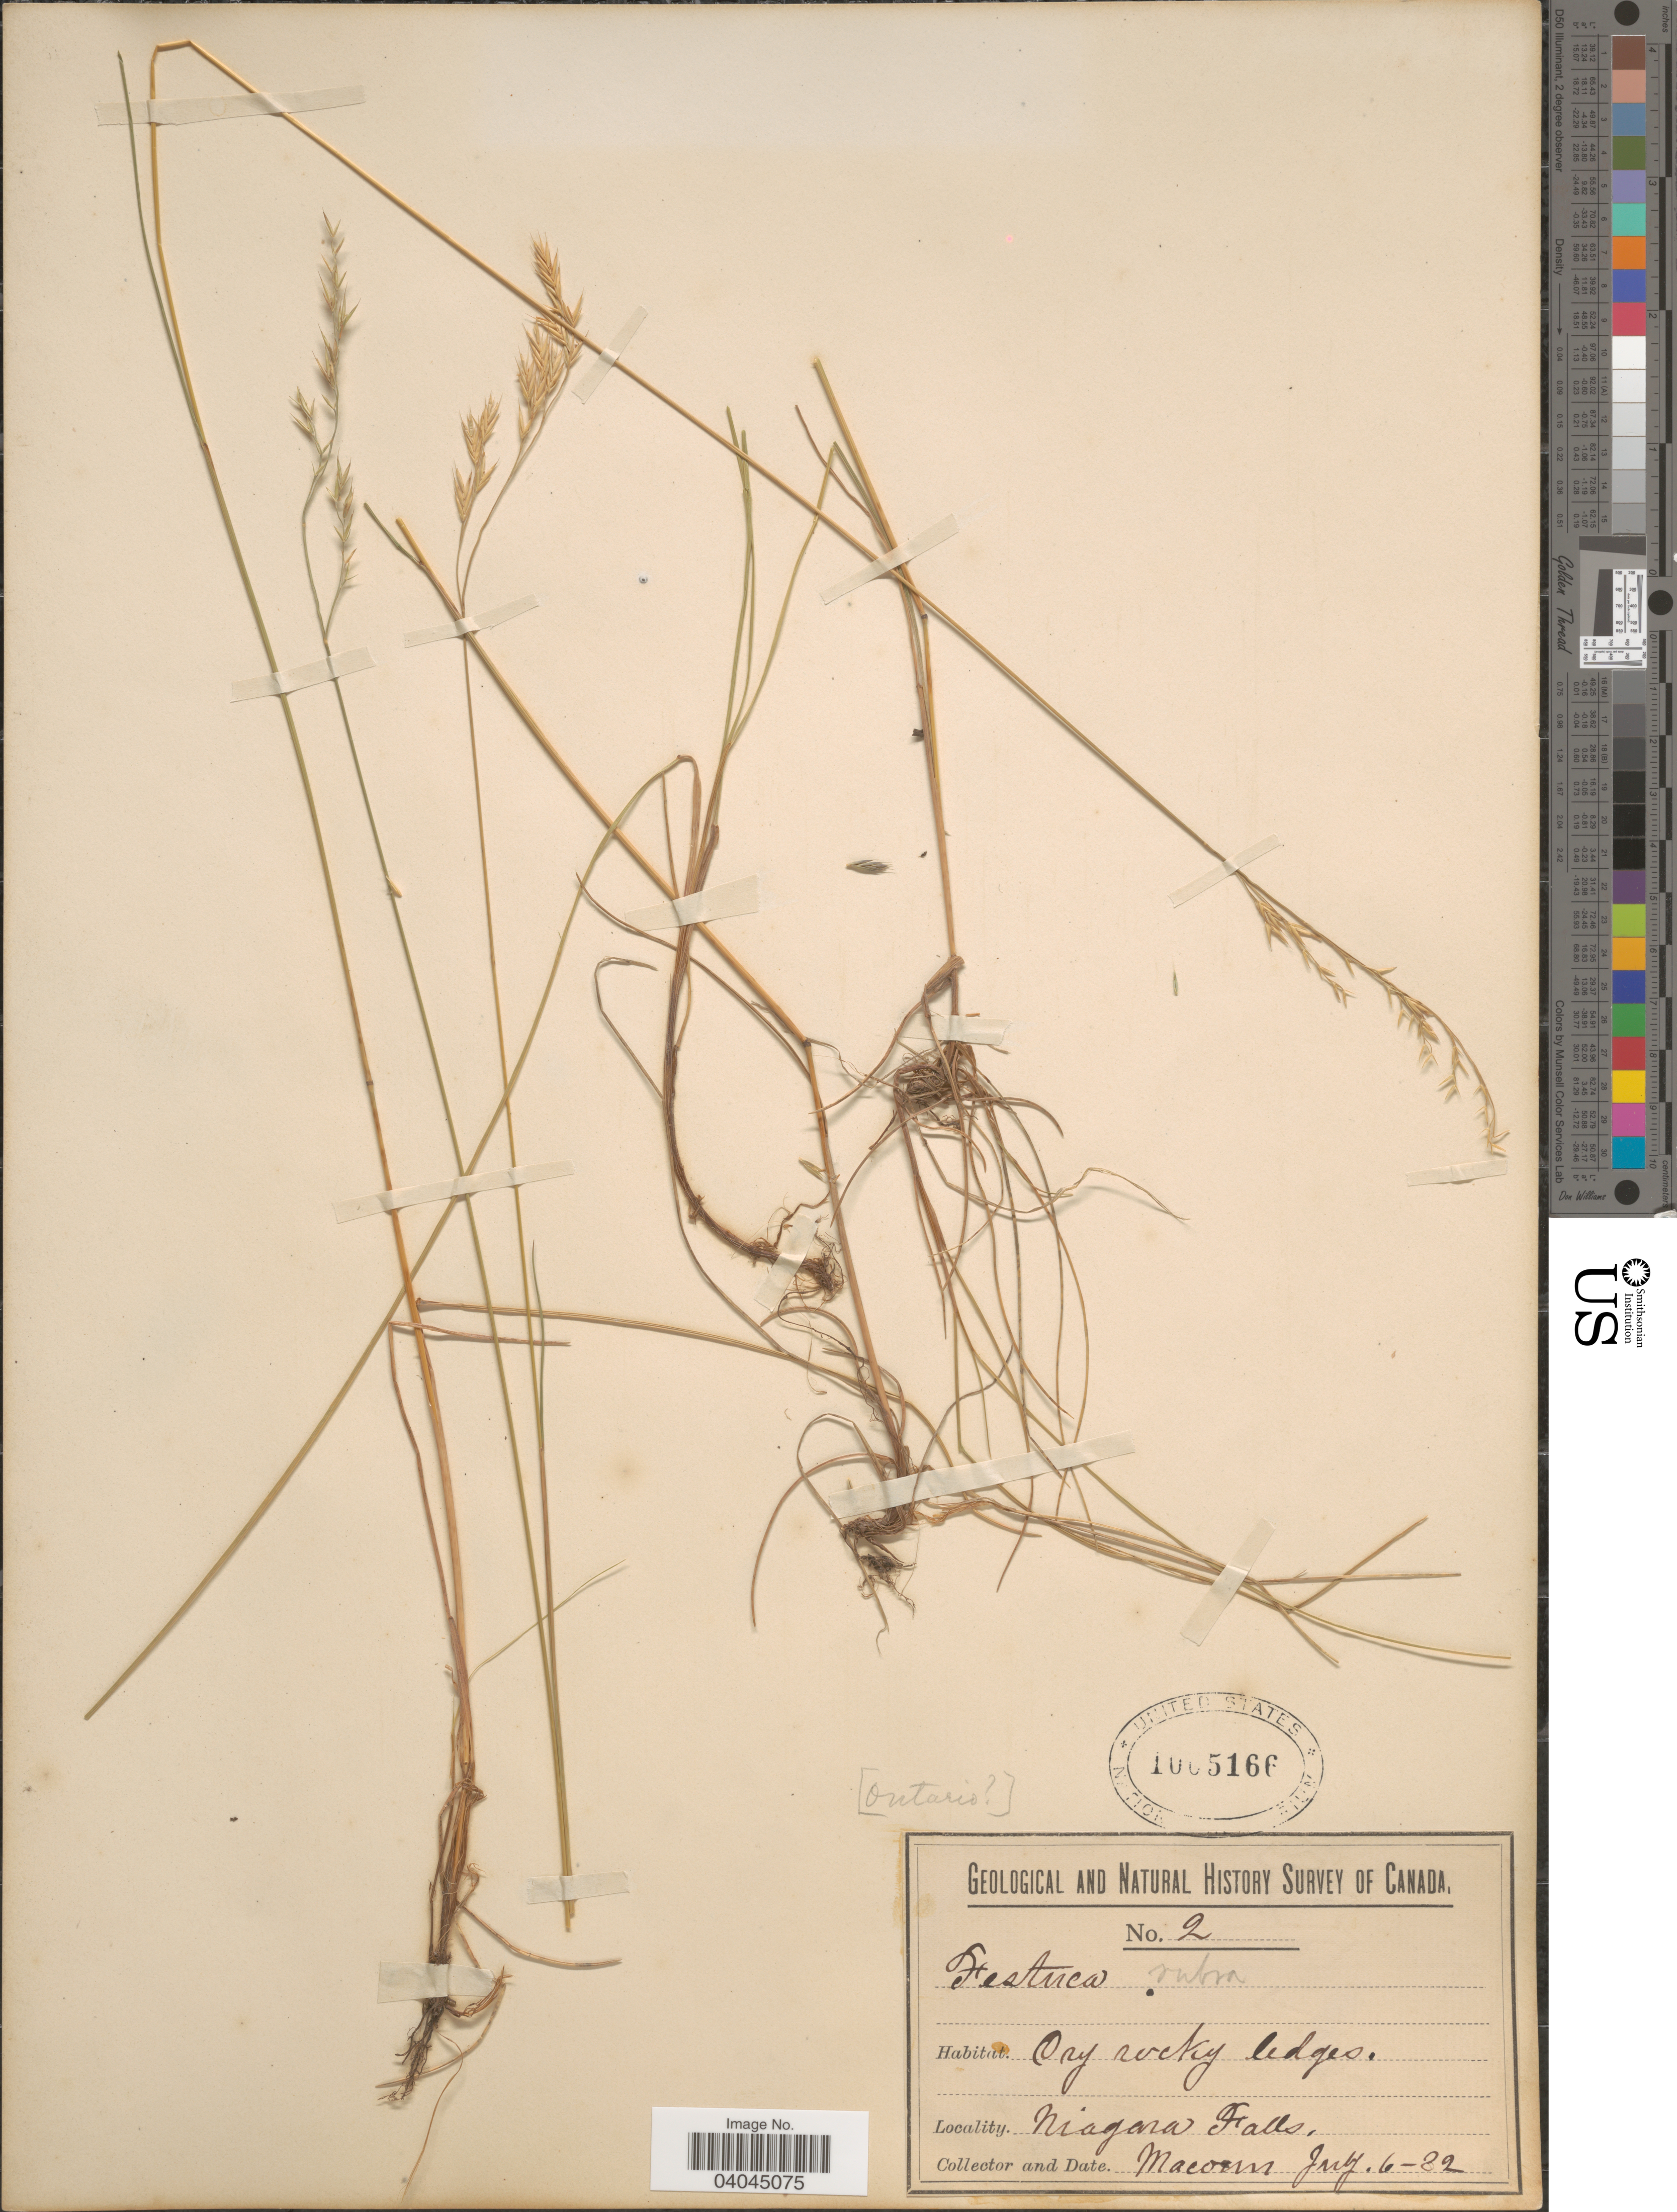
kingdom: Plantae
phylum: Tracheophyta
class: Liliopsida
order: Poales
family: Poaceae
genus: Festuca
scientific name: Festuca rubra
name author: L.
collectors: -- Macoun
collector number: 2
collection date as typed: Transcribed d/m/y: 6/7/82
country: Canada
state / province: Ontario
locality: Niagara Falls.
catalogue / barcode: US 1005166